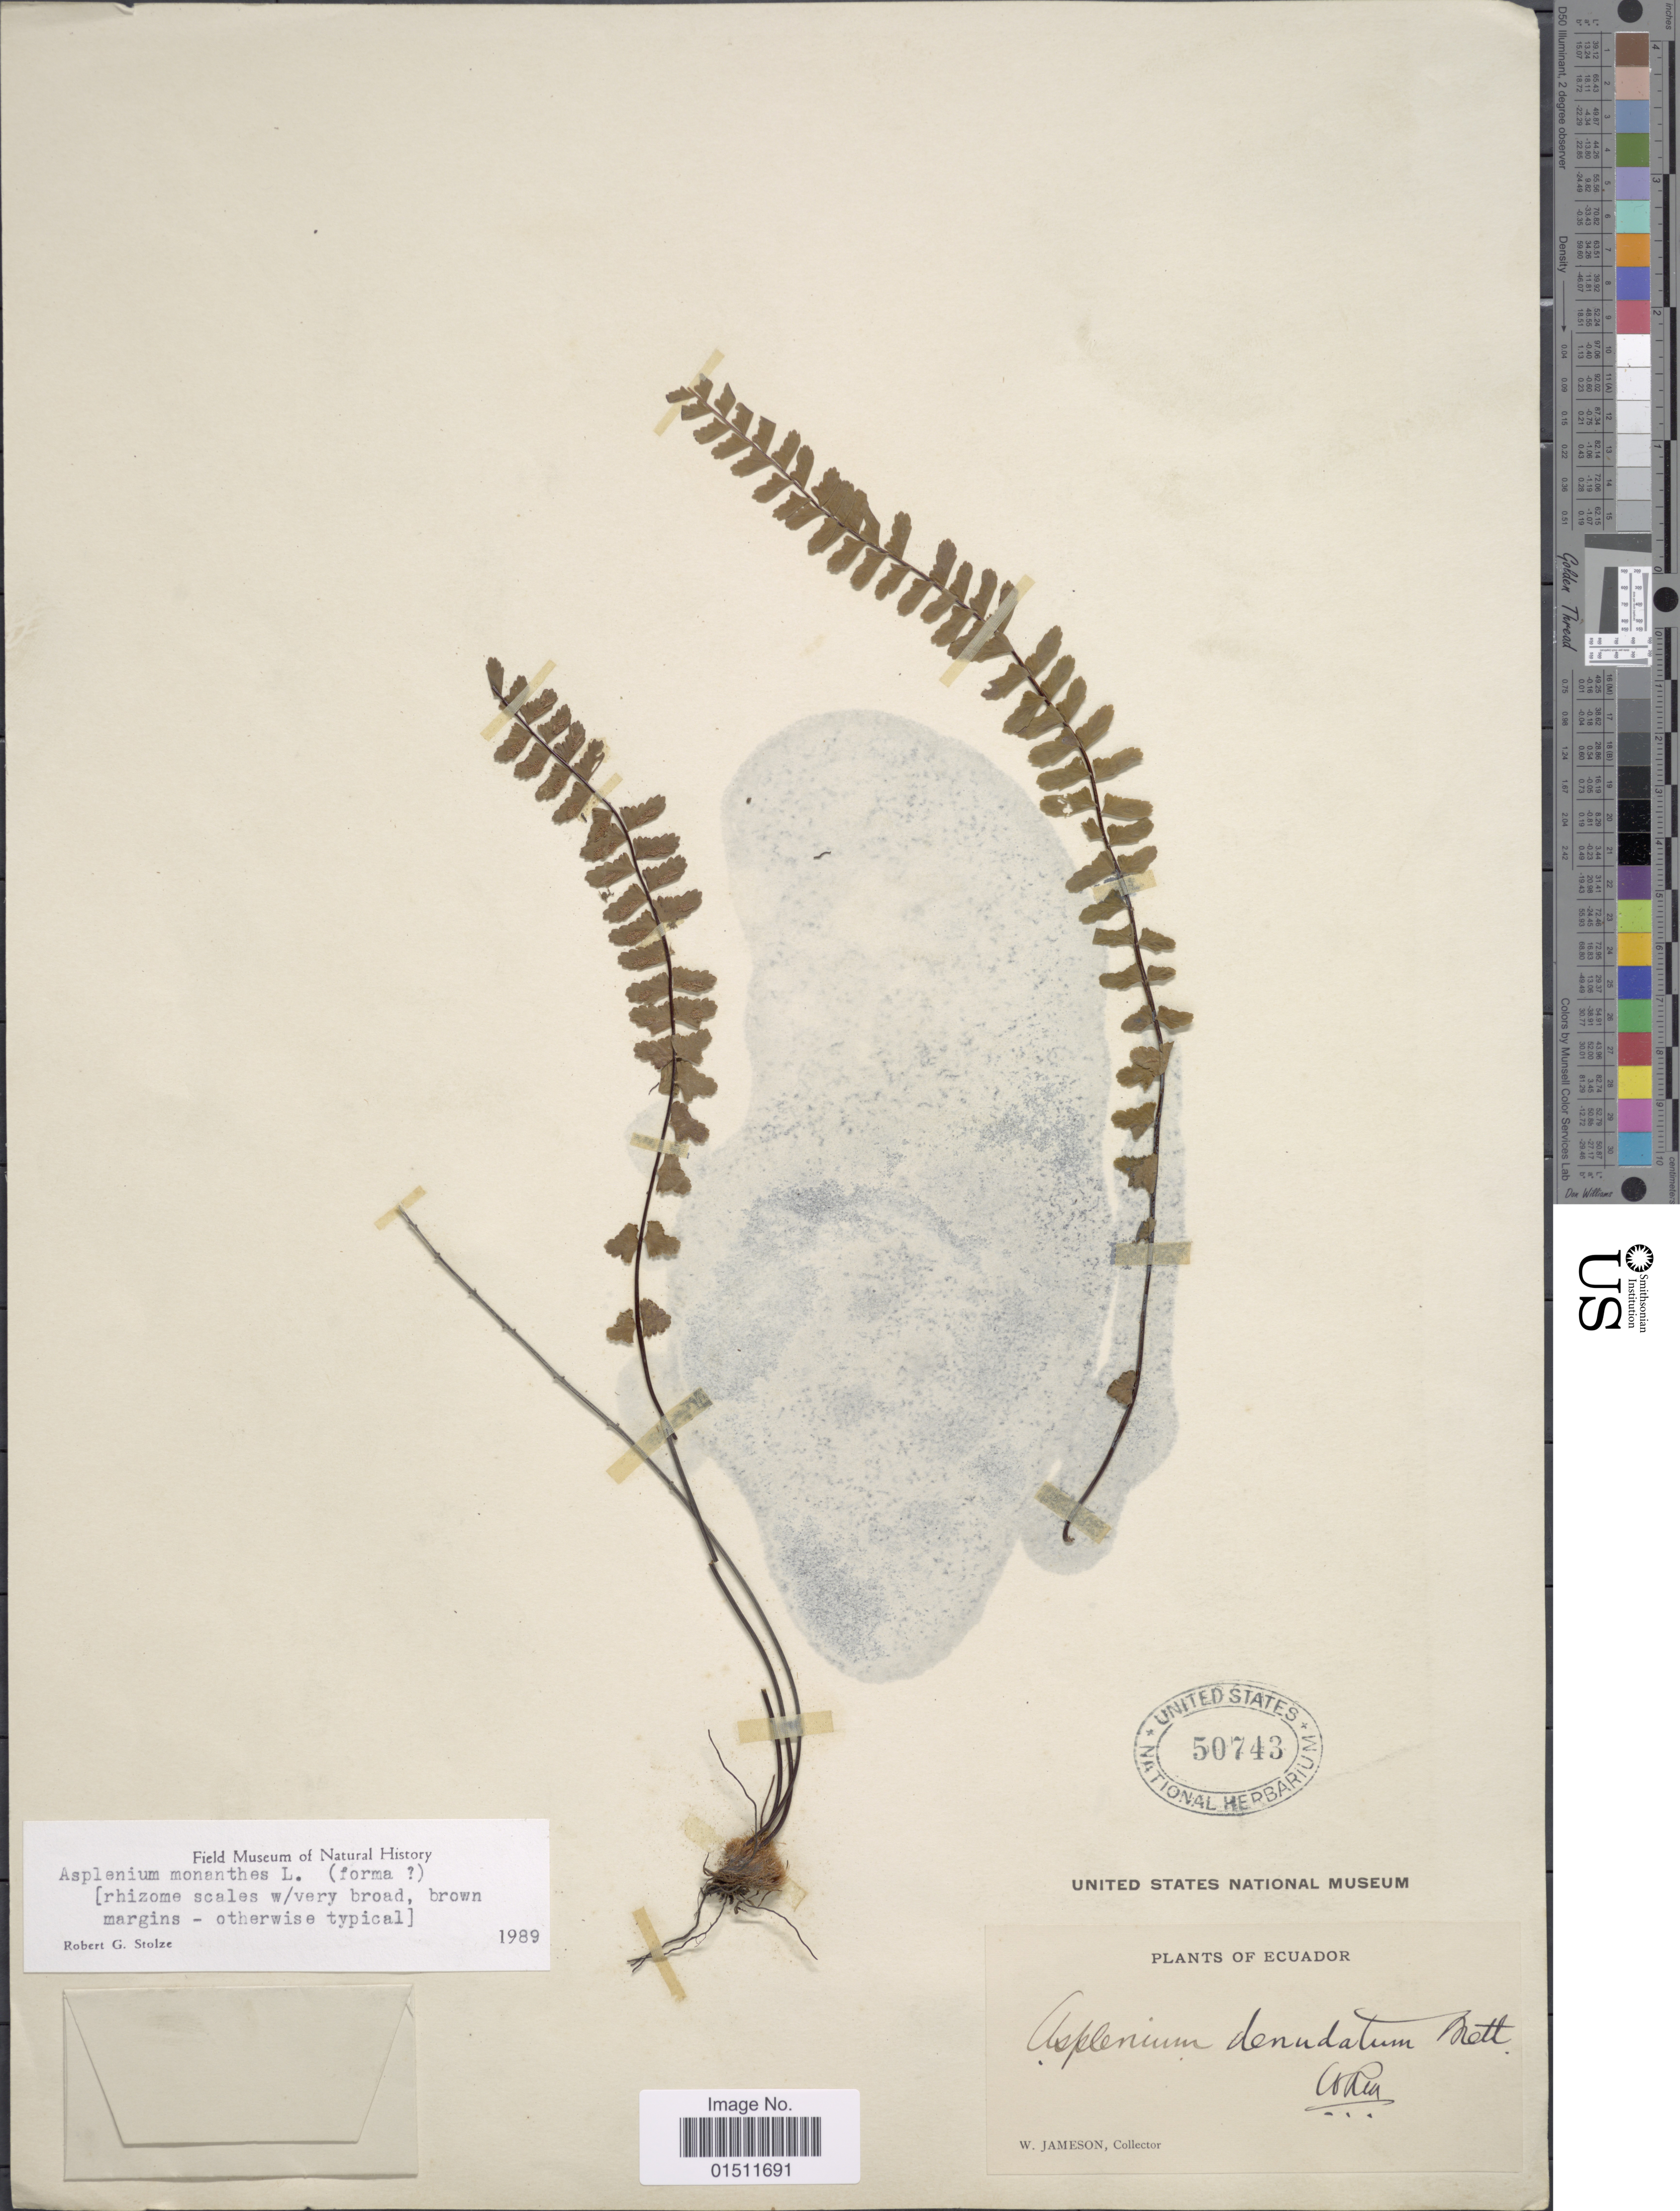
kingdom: Plantae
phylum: Tracheophyta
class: Polypodiopsida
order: Polypodiales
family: Aspleniaceae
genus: Asplenium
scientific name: Asplenium monanthes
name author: L.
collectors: W. Jameson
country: Ecuador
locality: Codea [interpreted]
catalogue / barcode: US 50743